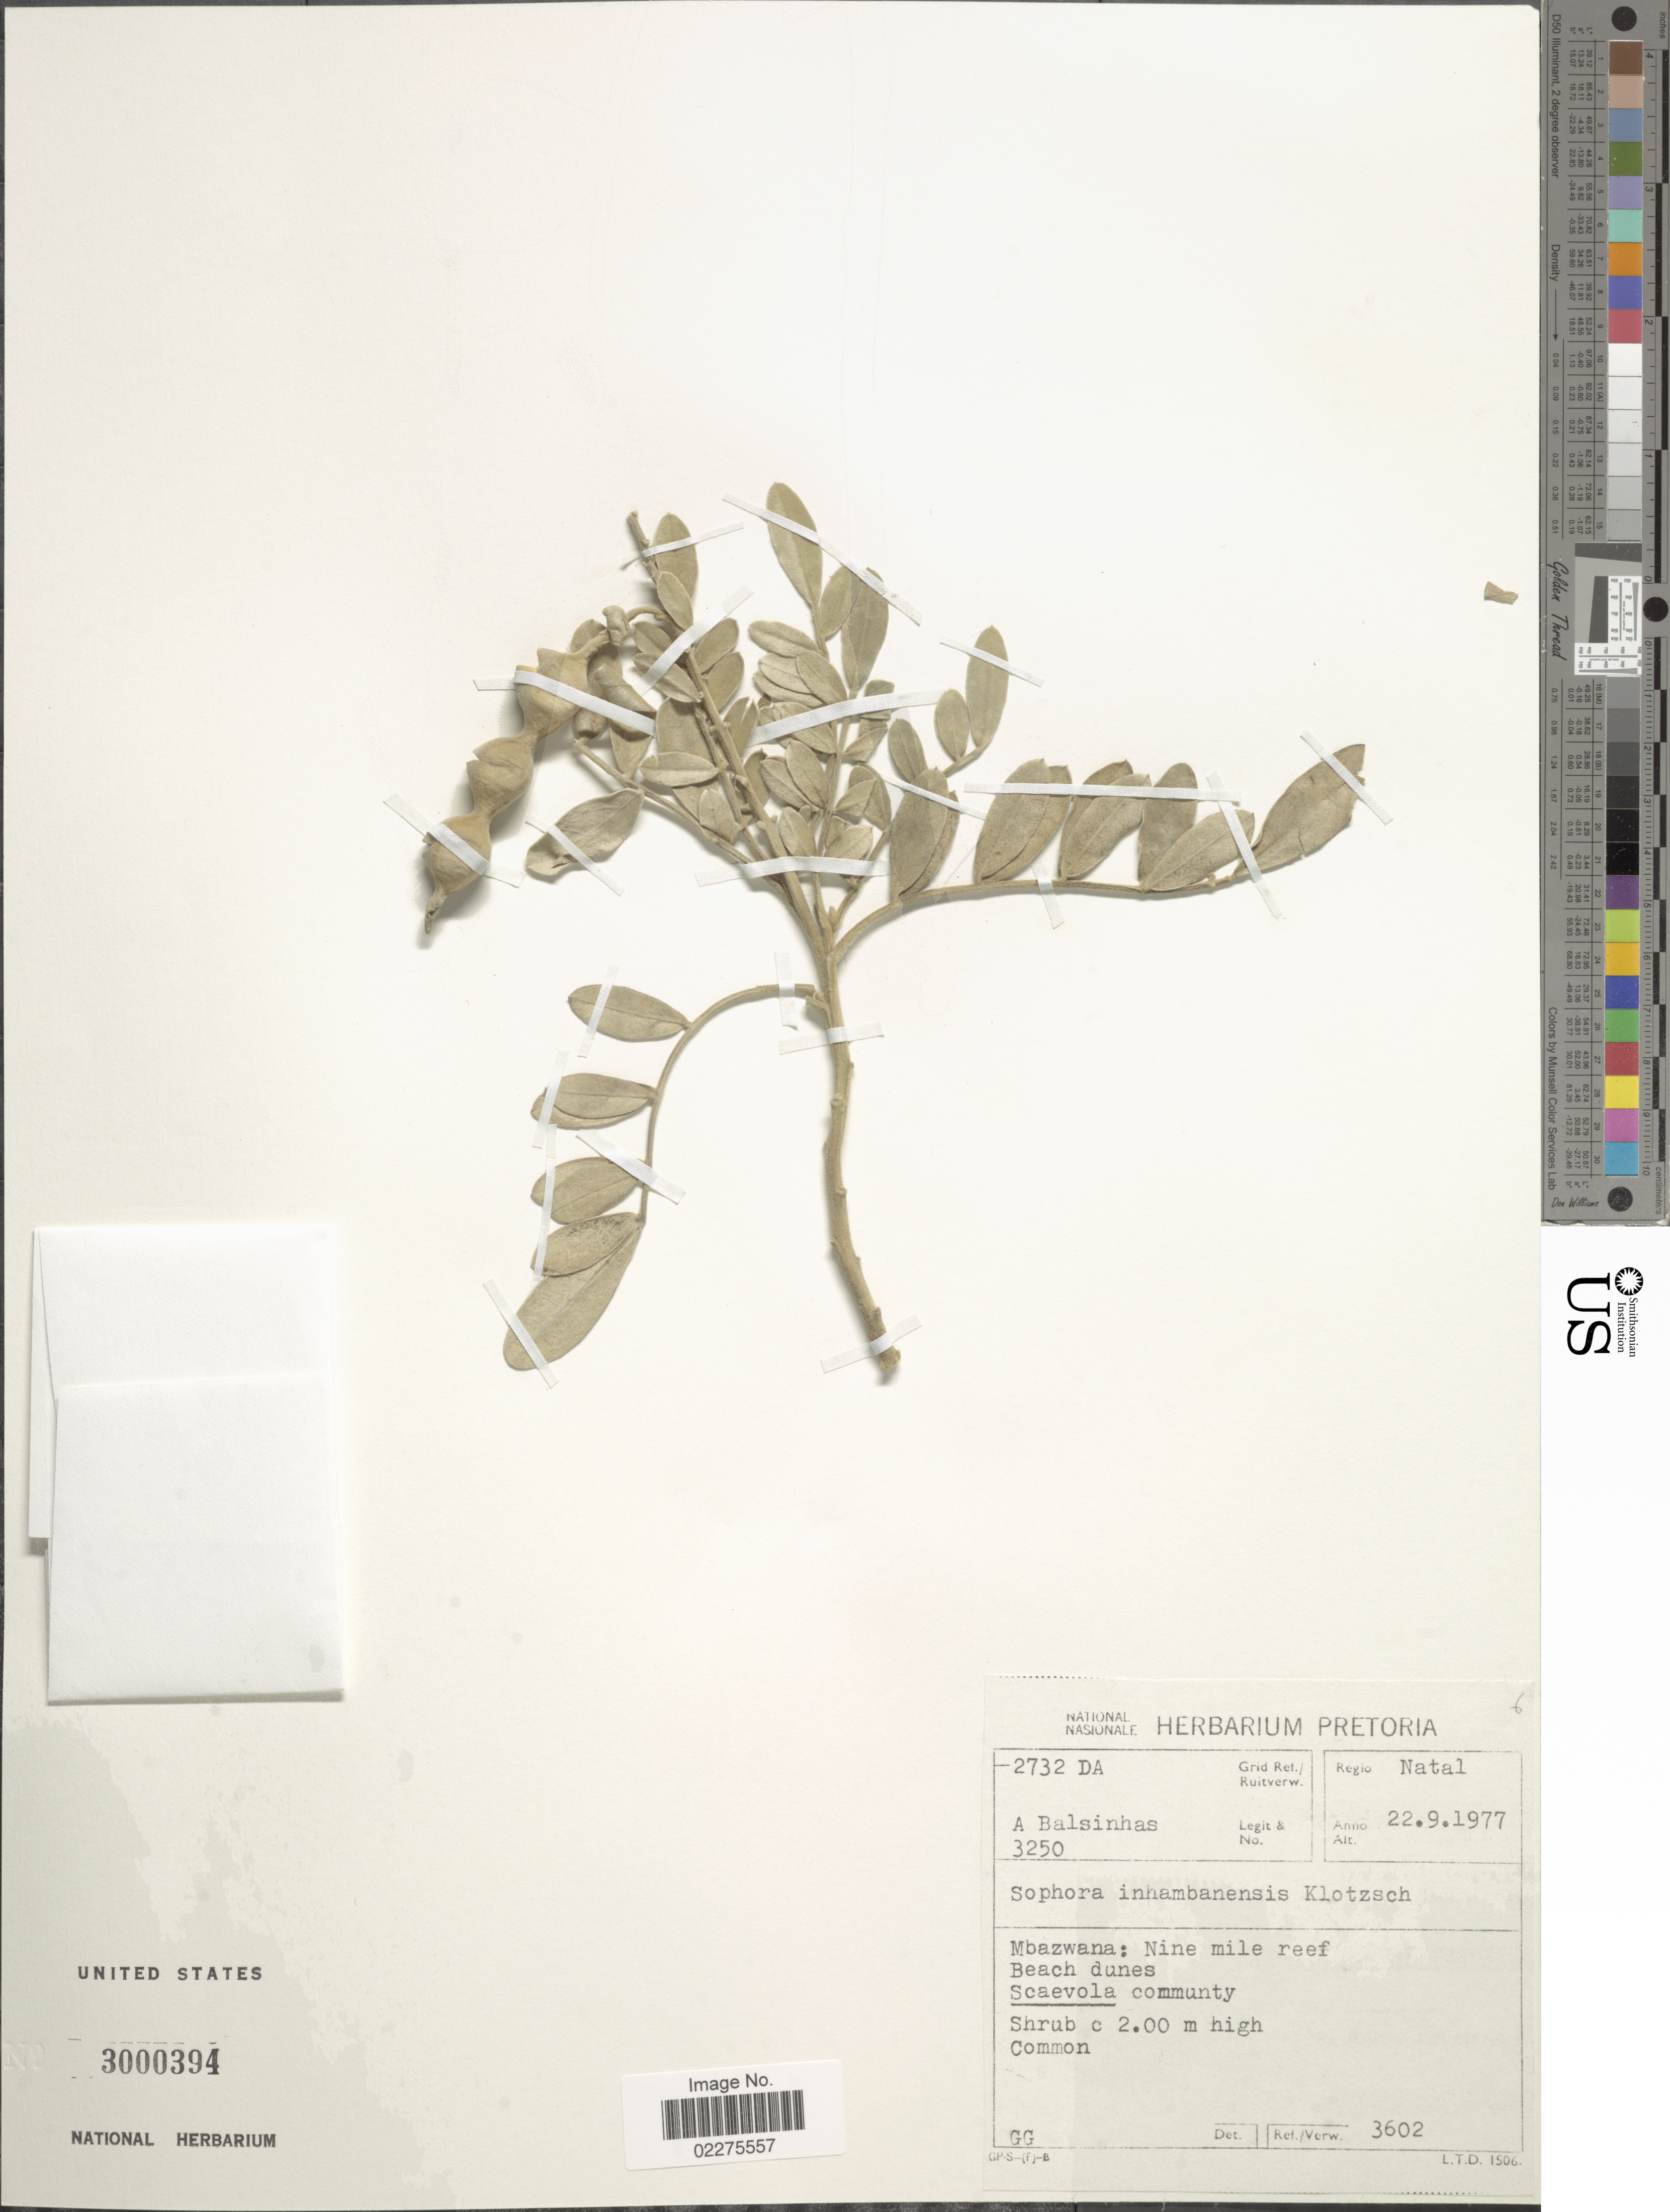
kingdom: Plantae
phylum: Tracheophyta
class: Magnoliopsida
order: Fabales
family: Fabaceae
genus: Sophora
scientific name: Sophora inhambanensis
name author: Klotzsch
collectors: A. A. Balsinhas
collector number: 2732 DA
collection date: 1977-09-22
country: South Africa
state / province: KwaZulu-Natal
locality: Regio Natal. Mbazwana: Nine mile reef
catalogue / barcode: US 3000394